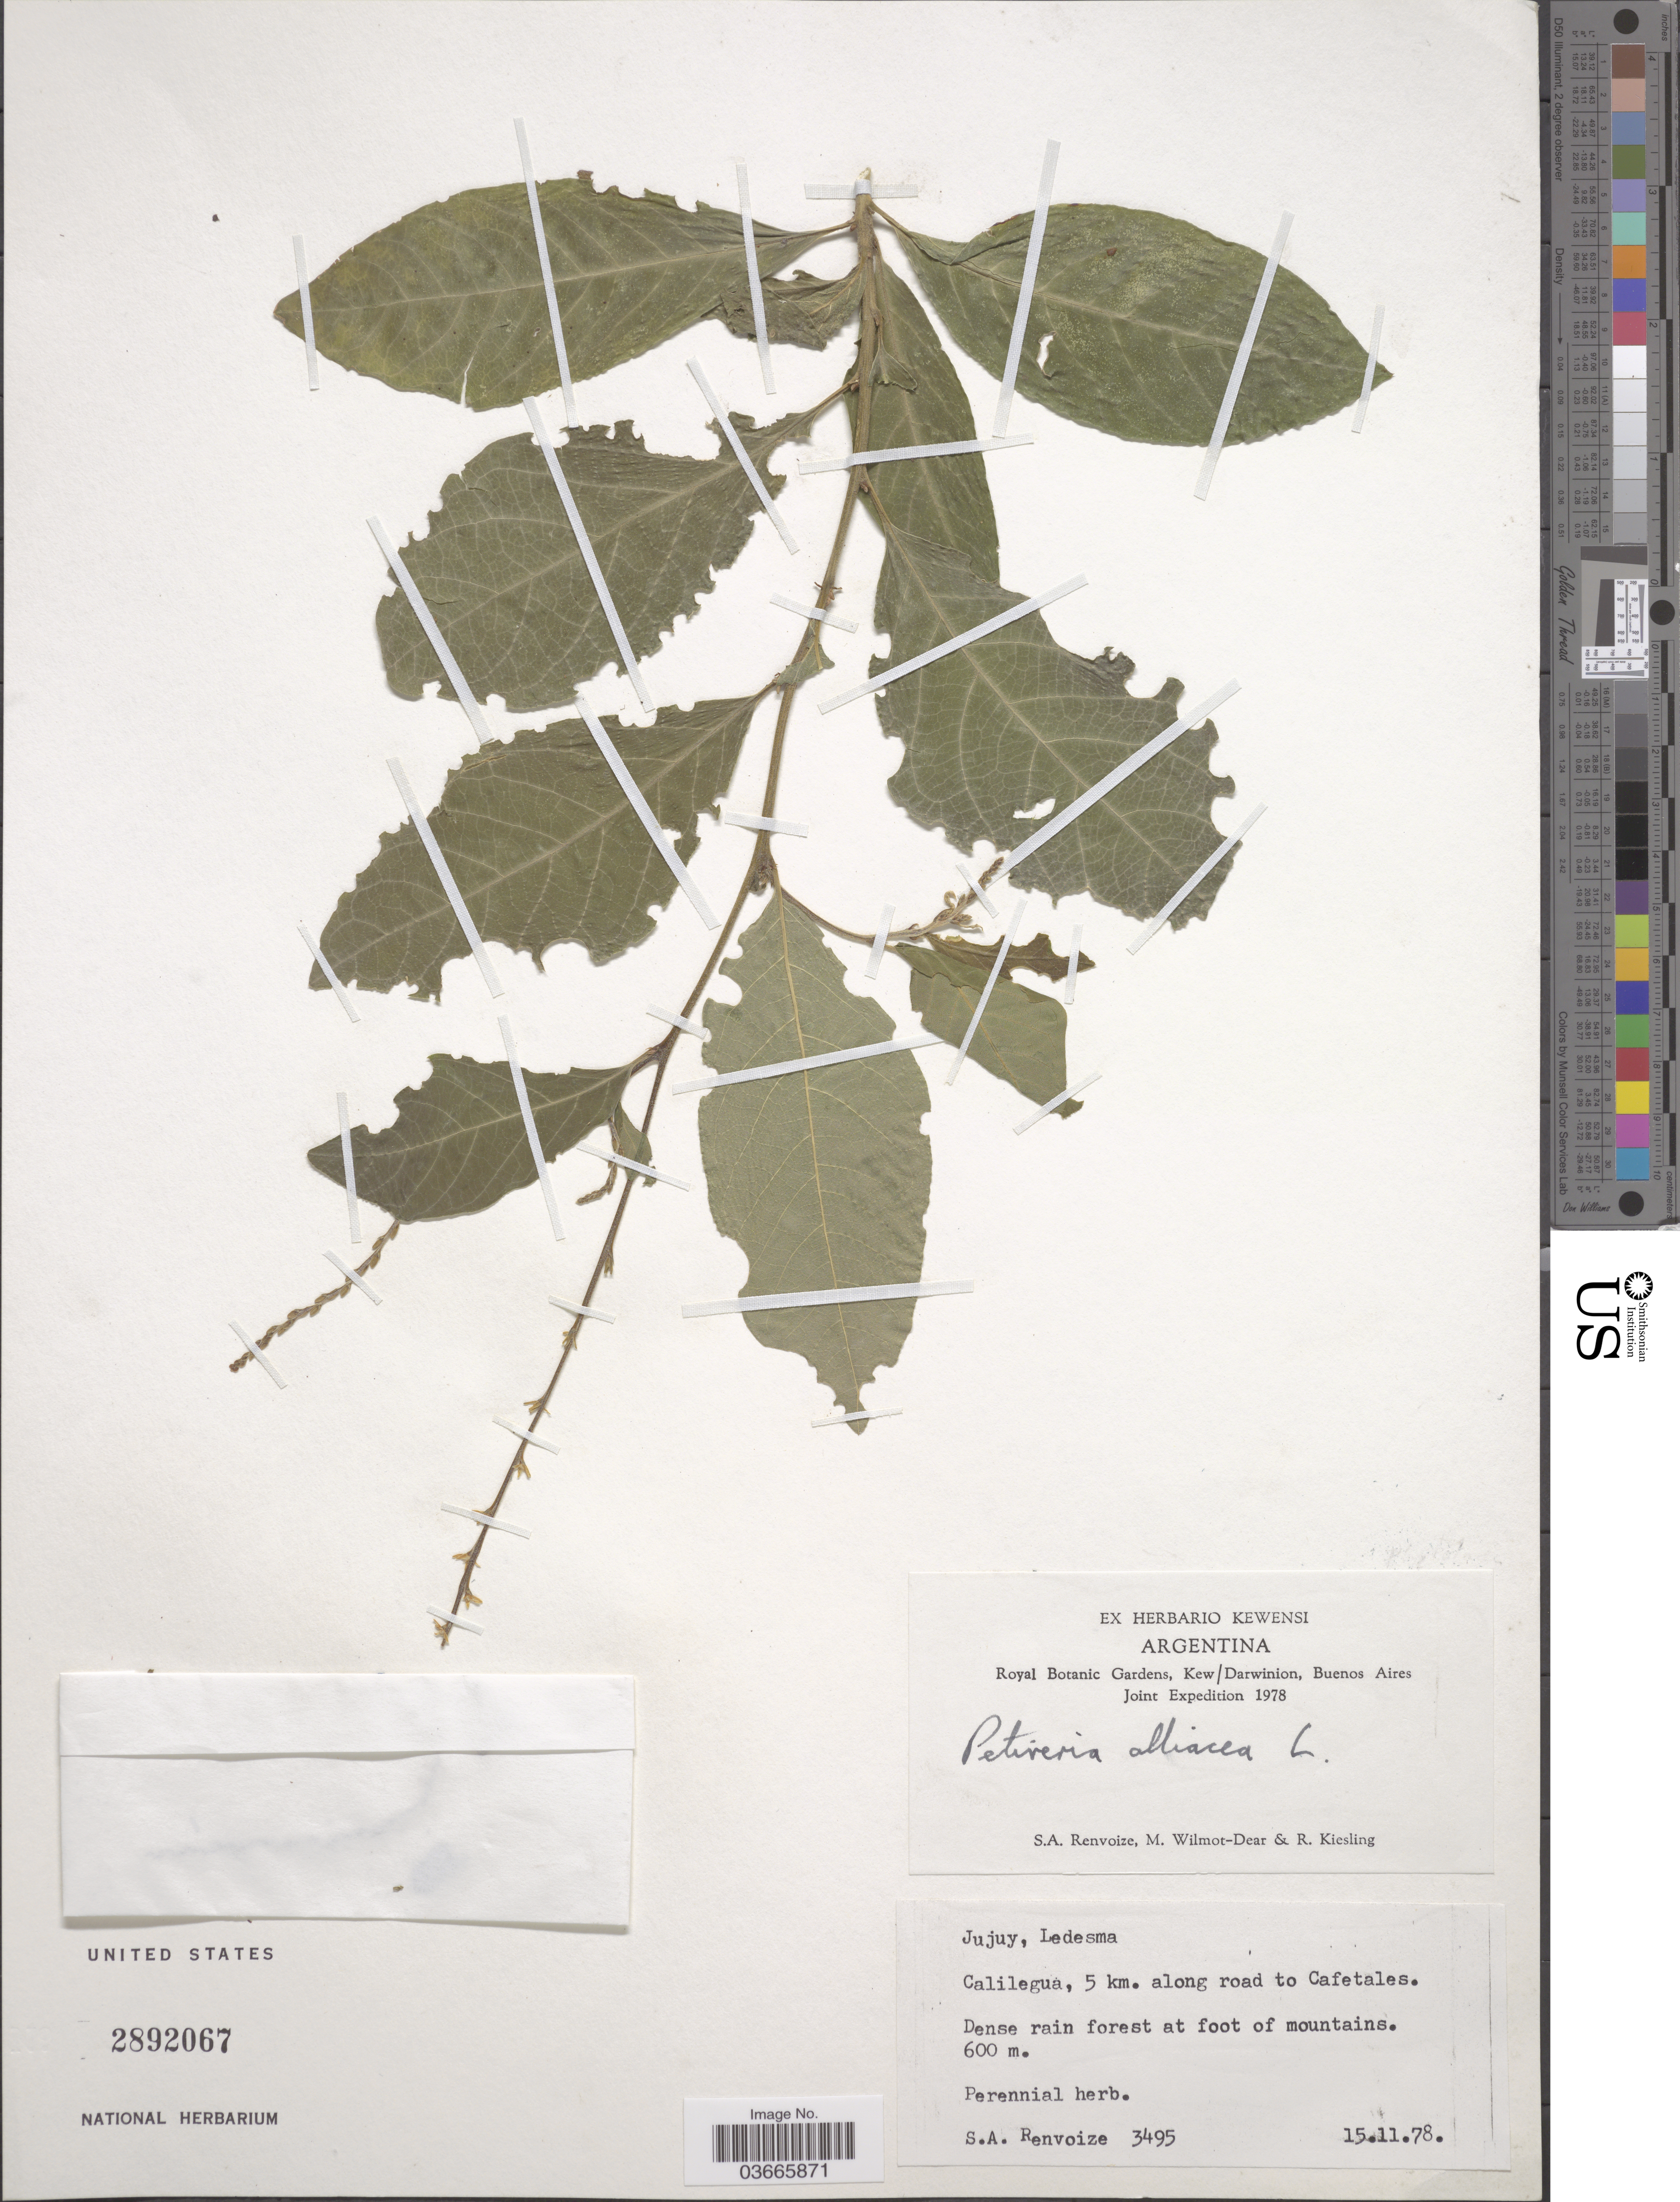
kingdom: Plantae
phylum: Tracheophyta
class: Magnoliopsida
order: Caryophyllales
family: Phytolaccaceae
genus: Petiveria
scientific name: Petiveria alliacea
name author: L.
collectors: S. A. Renvoize, M. Wilmot-Dear & R. Kiesling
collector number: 3495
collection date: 1978-11-15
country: Argentina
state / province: Jujuy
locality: Ledesma. Calilegua, 5 km. along road to Cafetales.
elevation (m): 600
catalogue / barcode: US 2892067